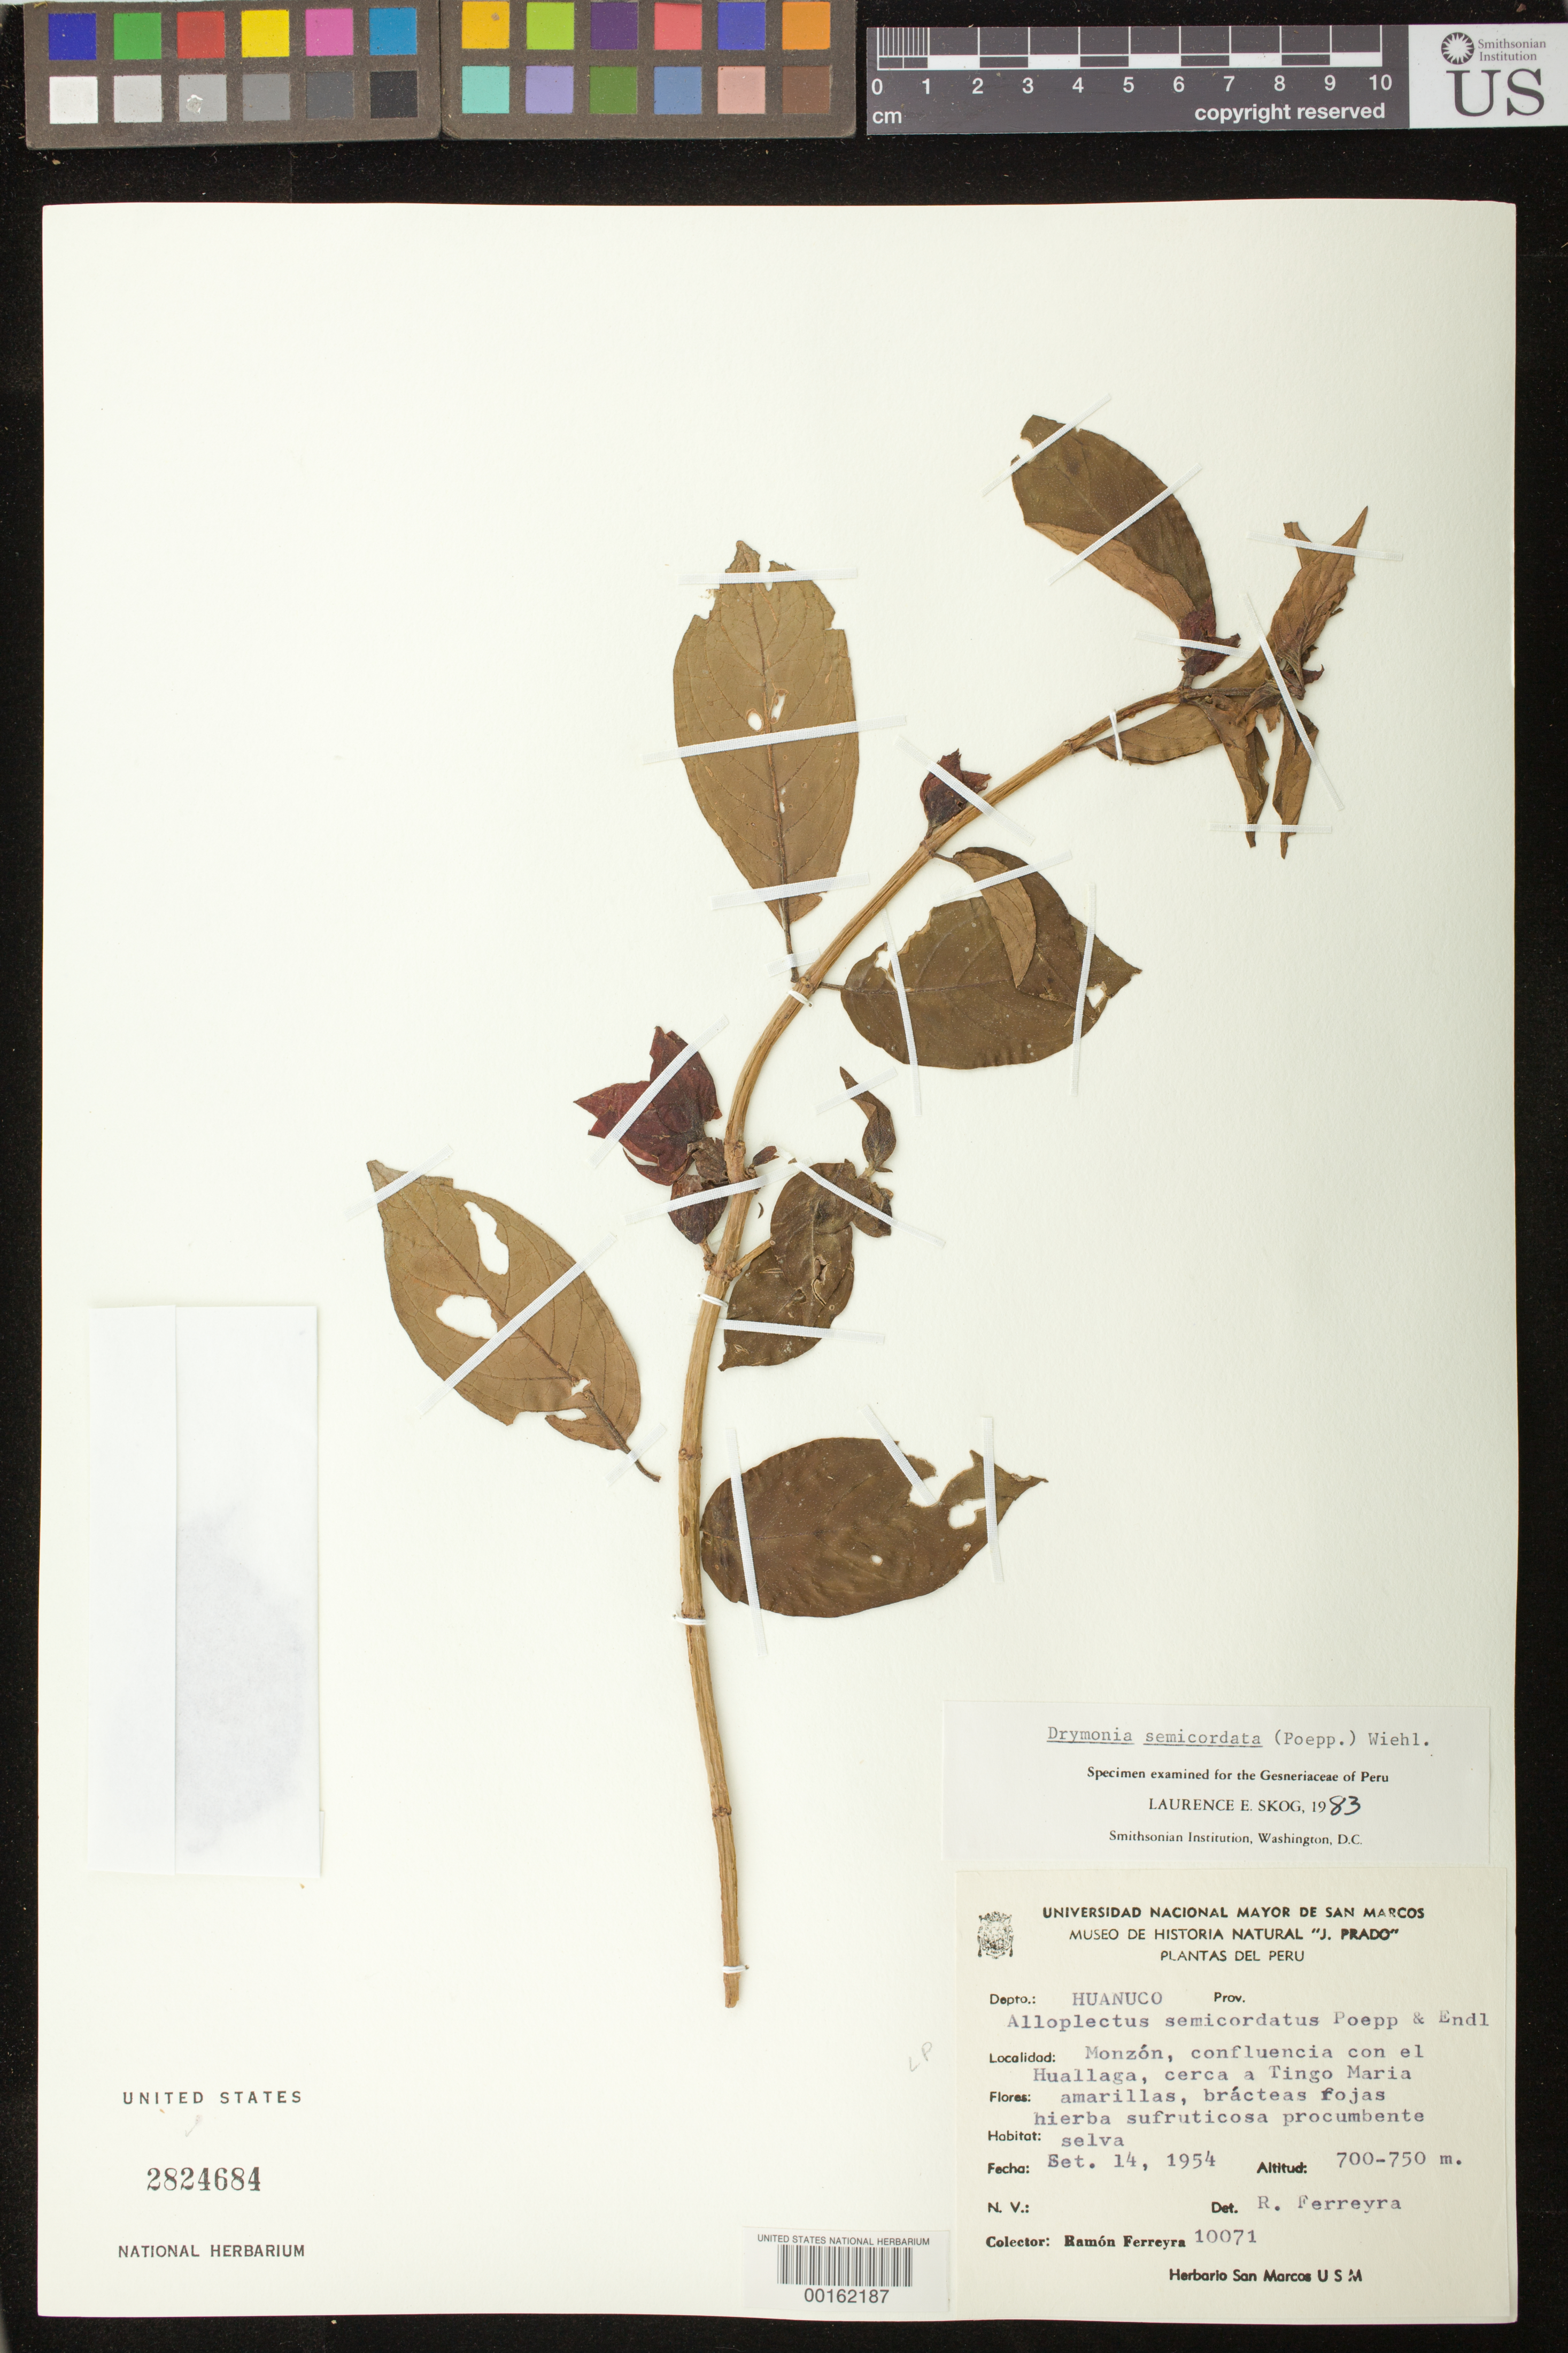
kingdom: Plantae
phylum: Tracheophyta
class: Magnoliopsida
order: Lamiales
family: Gesneriaceae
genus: Drymonia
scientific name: Drymonia semicordata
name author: (Poepp.) Wiehler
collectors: R. A. Ferreyra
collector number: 10071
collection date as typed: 14 Sep 1954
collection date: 1954-09-14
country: Peru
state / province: Huánuco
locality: Monzon, junction with the Huallaga, near Tingo Maria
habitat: Forest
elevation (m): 700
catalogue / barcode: US 2824684